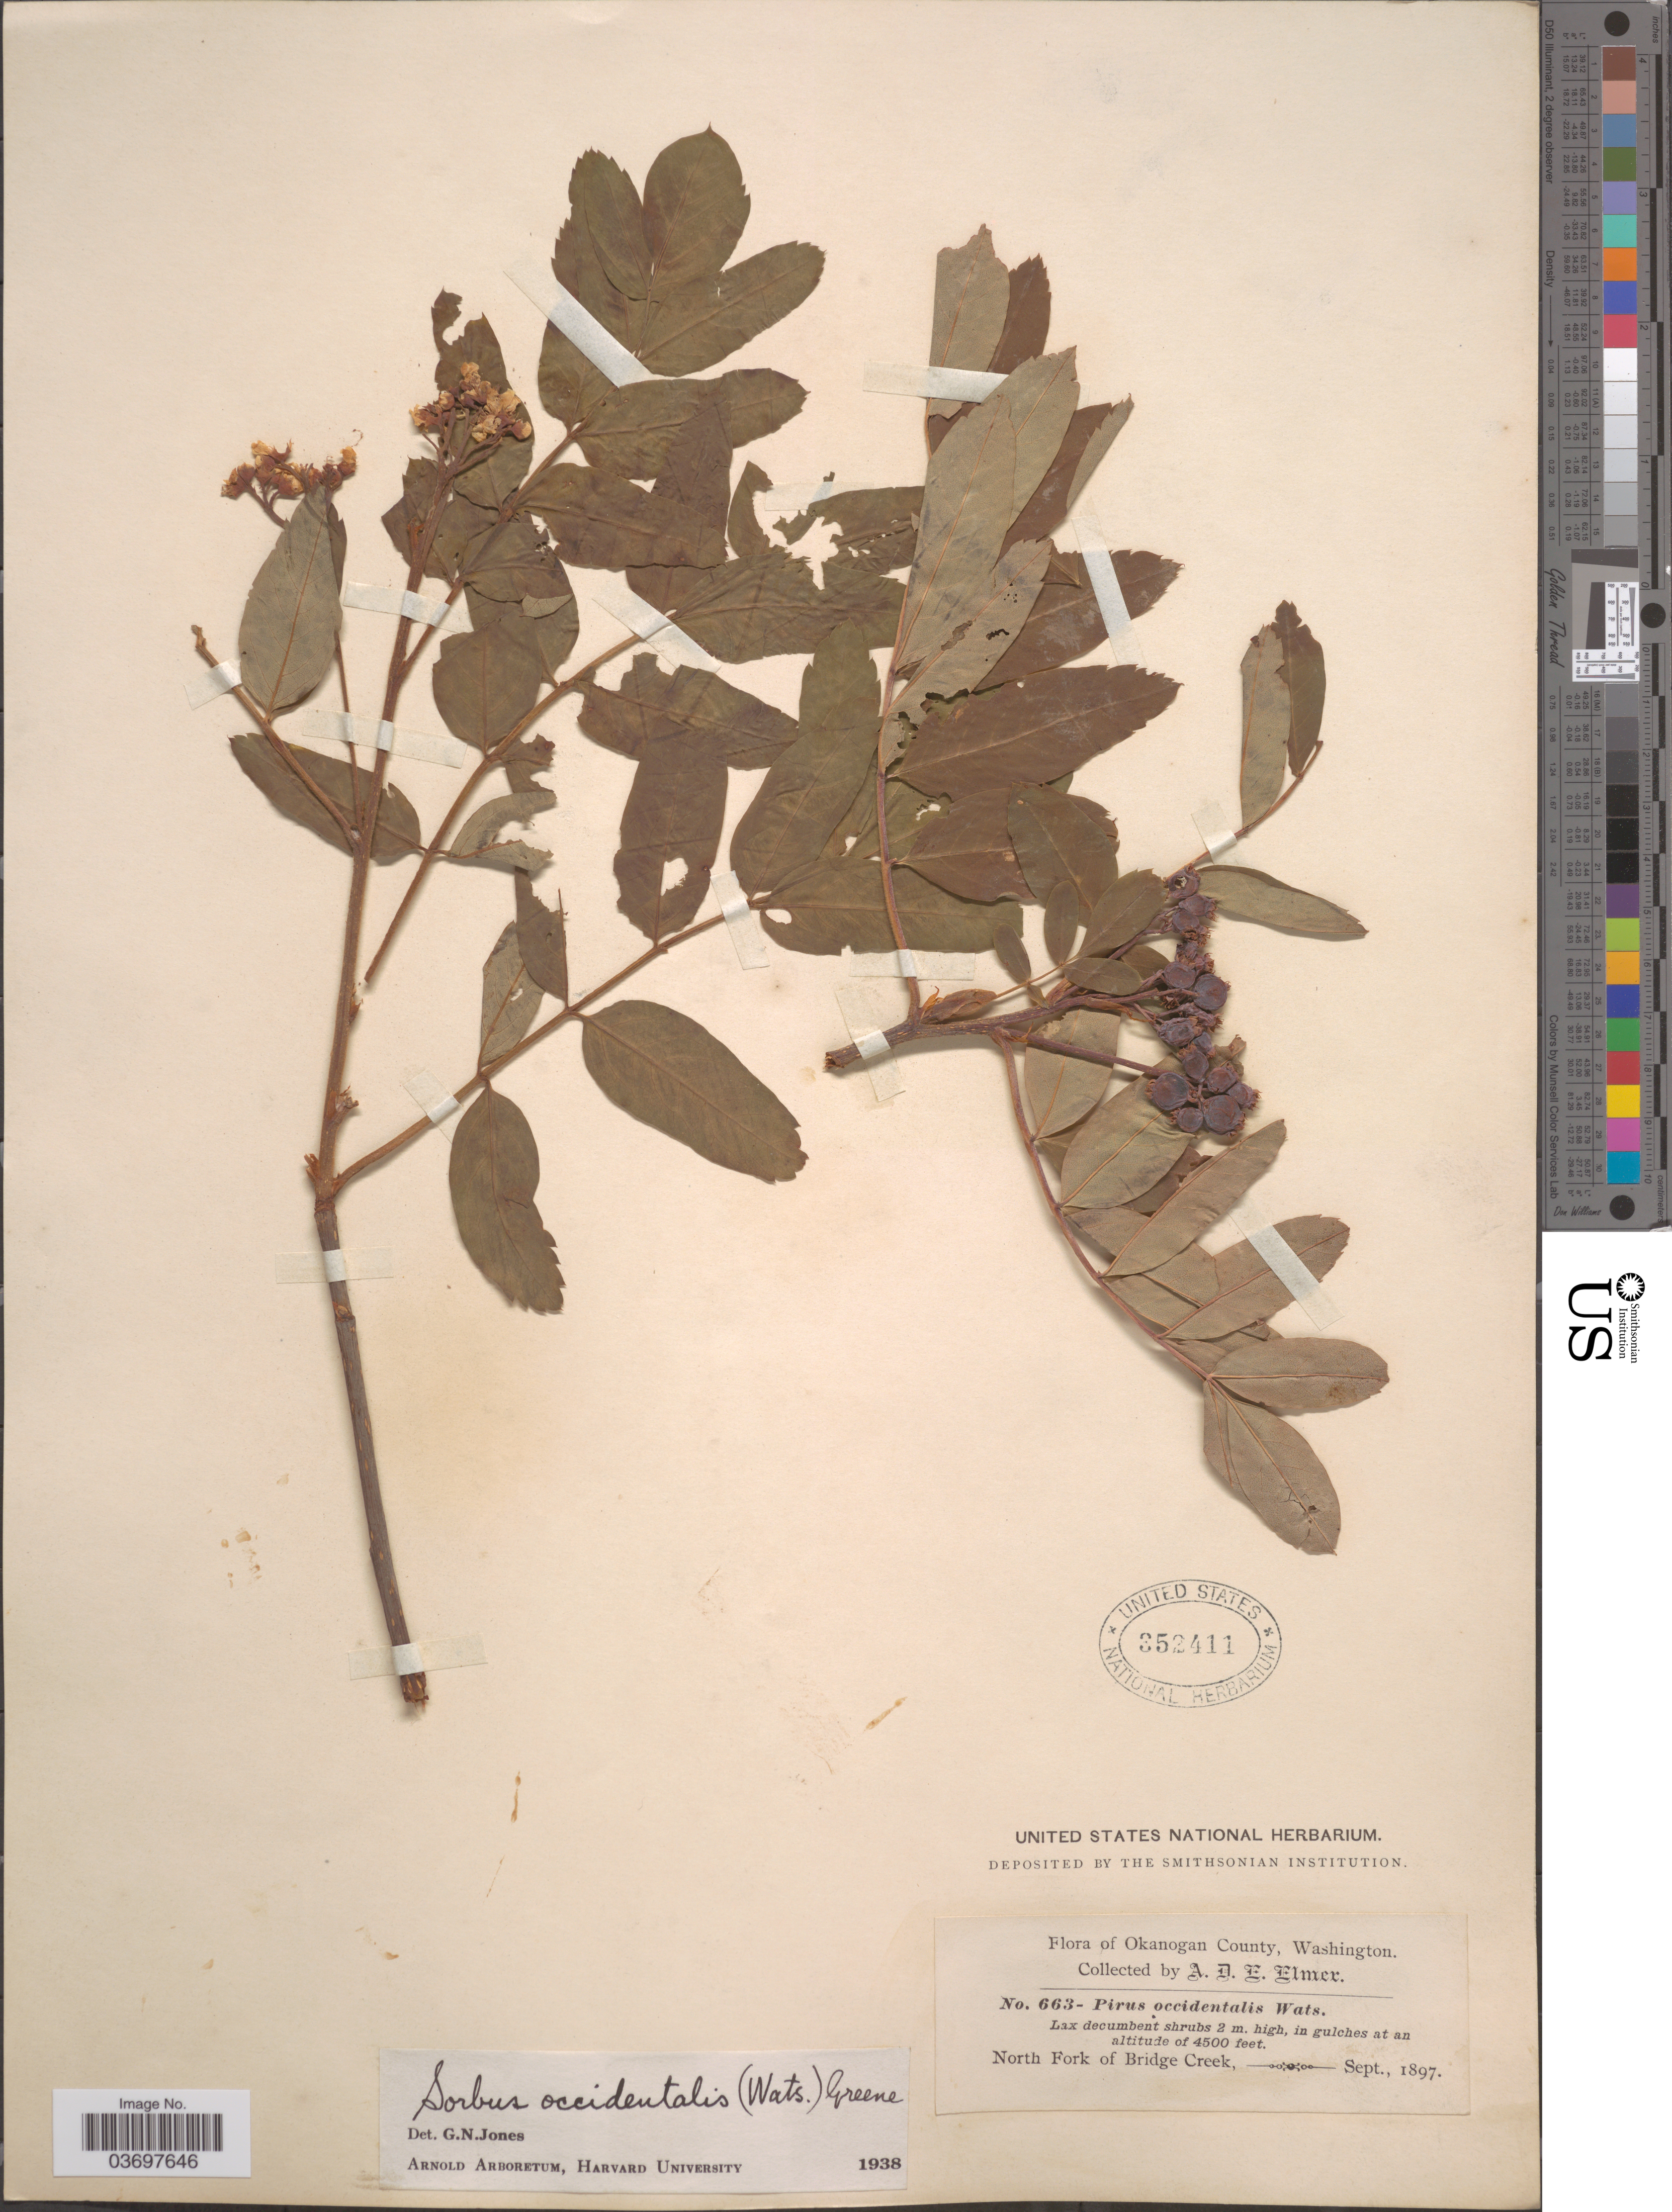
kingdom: Plantae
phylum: Tracheophyta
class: Magnoliopsida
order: Rosales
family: Rosaceae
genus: Sorbus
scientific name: Sorbus pumila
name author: Raf.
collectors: A. D. E. Elmer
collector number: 663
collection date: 1897-09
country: United States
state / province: Washington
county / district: Okanogan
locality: Okanogan County. North Fork of Bridge Creek.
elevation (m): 1372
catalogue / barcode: US 352411